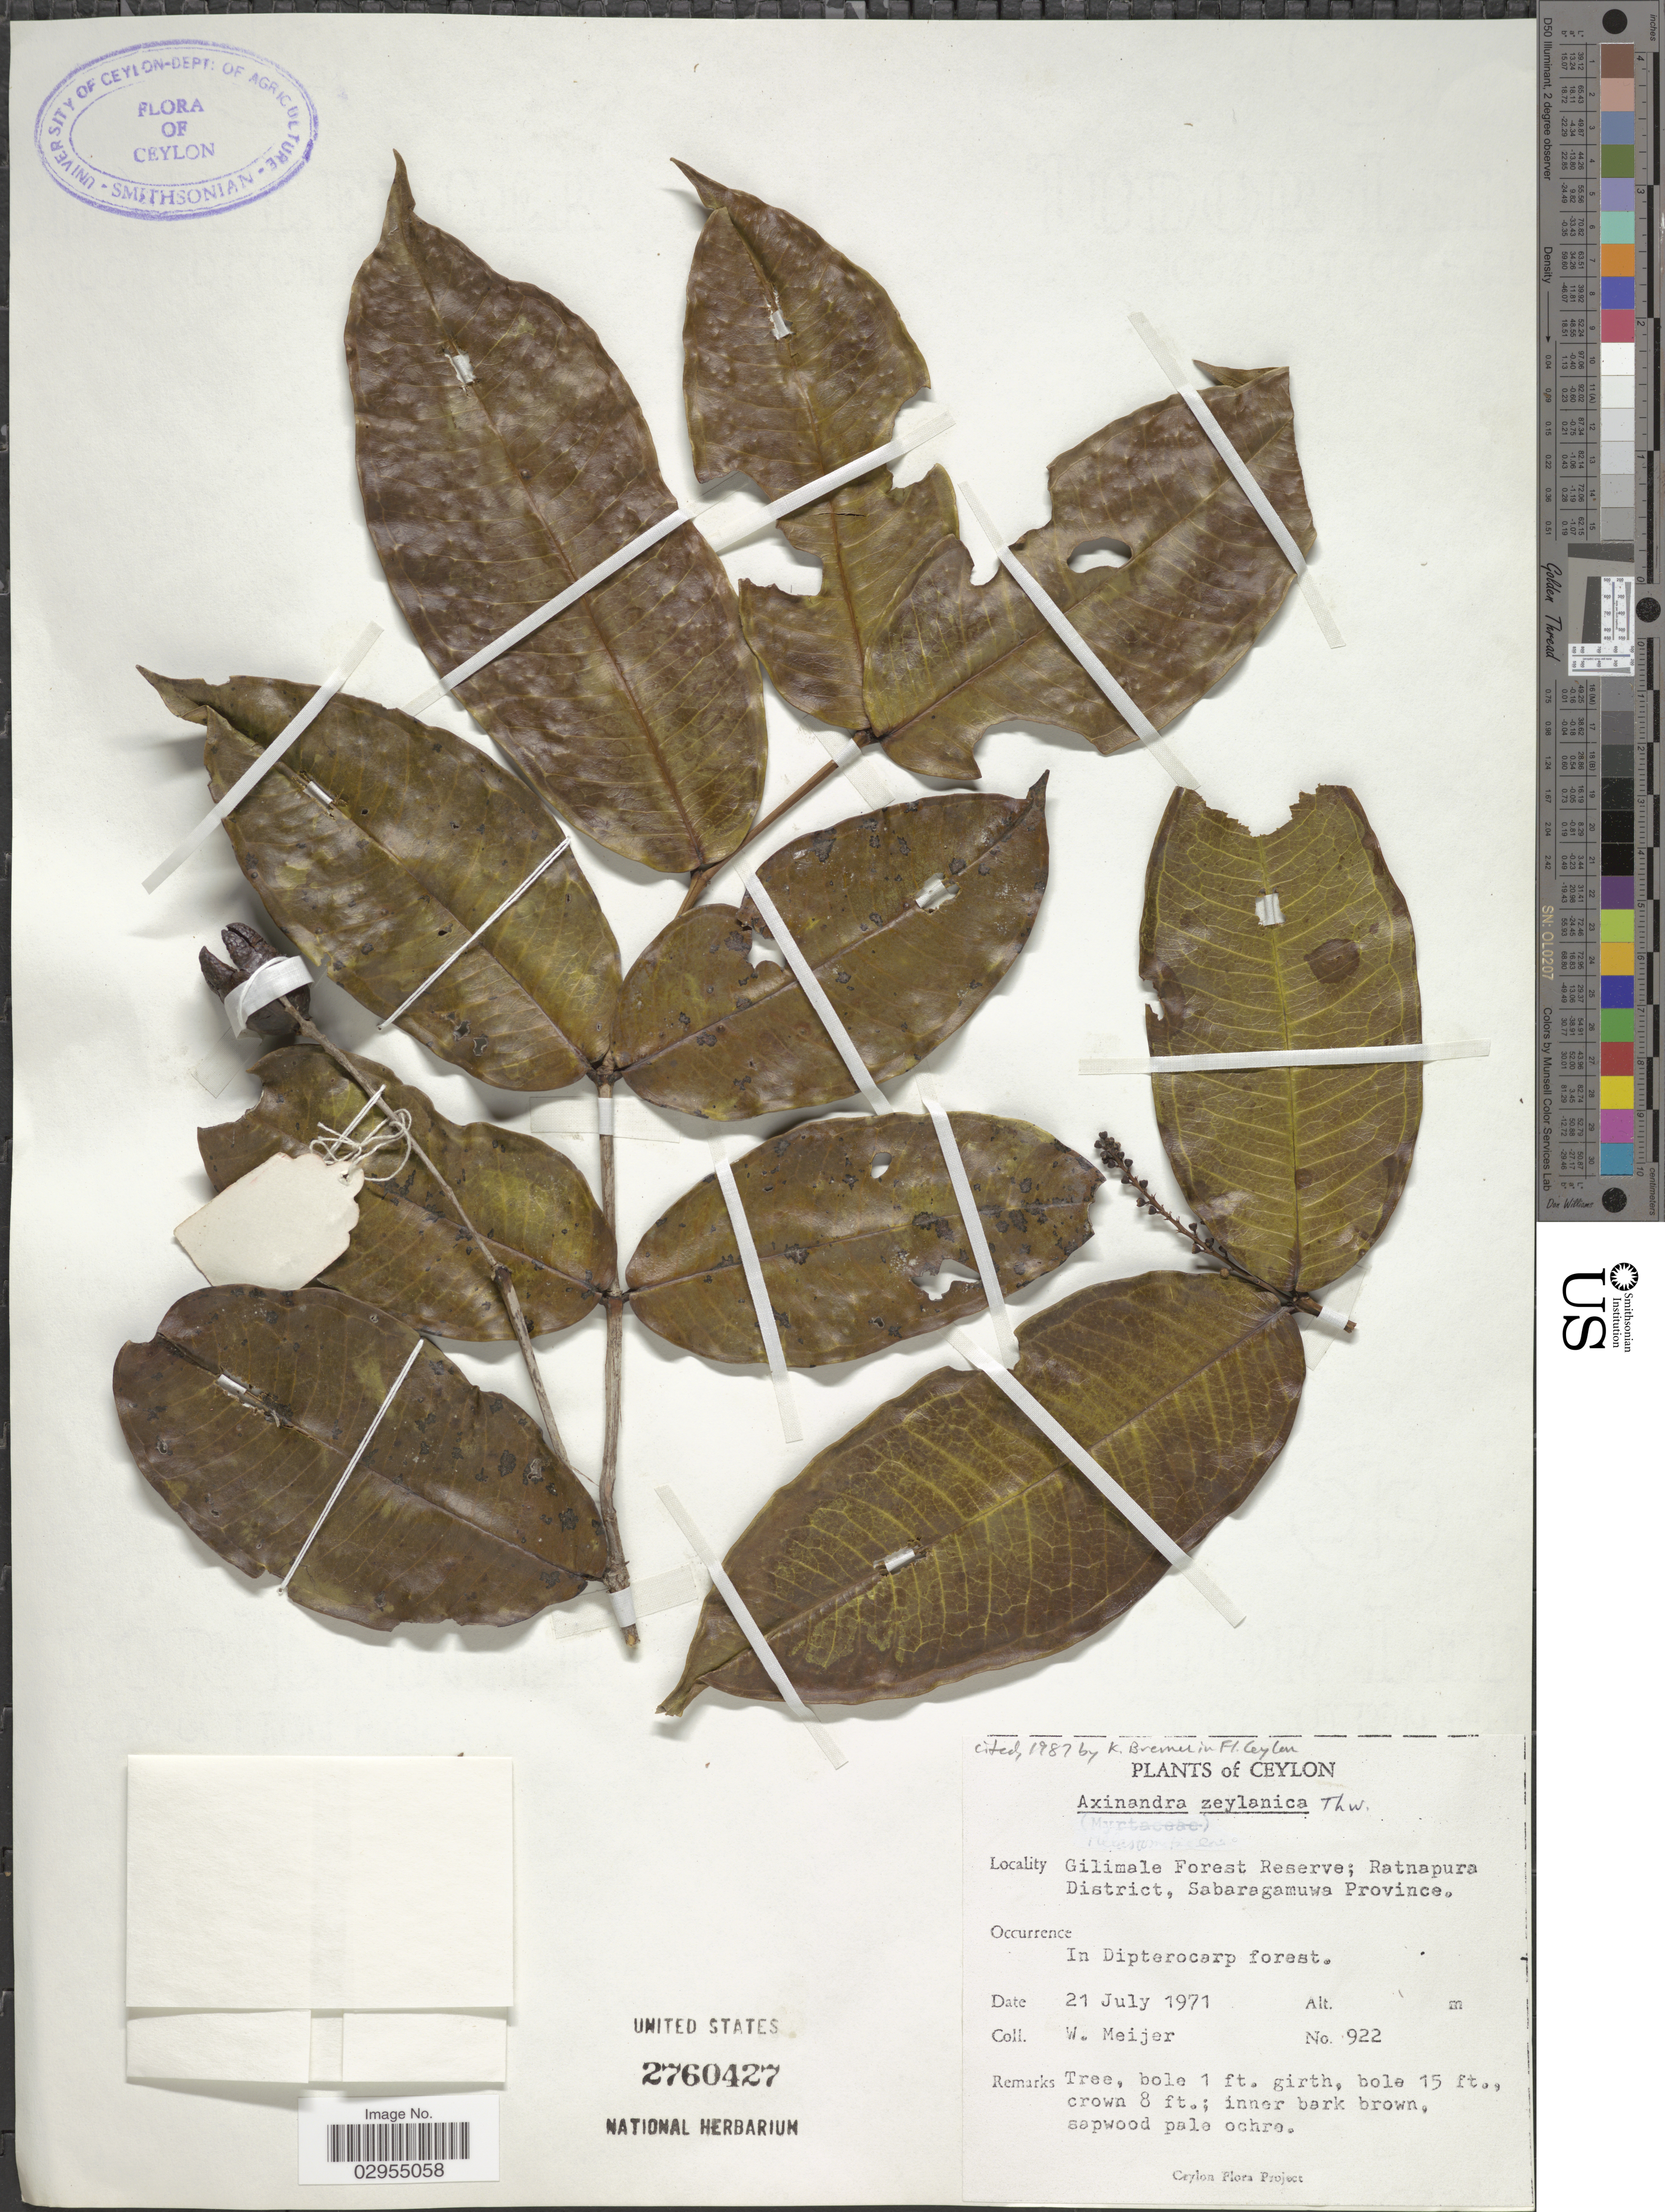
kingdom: Plantae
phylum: Tracheophyta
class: Magnoliopsida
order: Myrtales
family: Crypteroniaceae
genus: Axinandra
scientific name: Axinandra zeylanica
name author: Thwaites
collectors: W. Meijer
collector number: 922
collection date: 1971-07-21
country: Sri Lanka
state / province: Sabaragamuwa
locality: Ceylon. Gilimale Forest Reserve; Ratnapura District.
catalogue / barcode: US 2760427